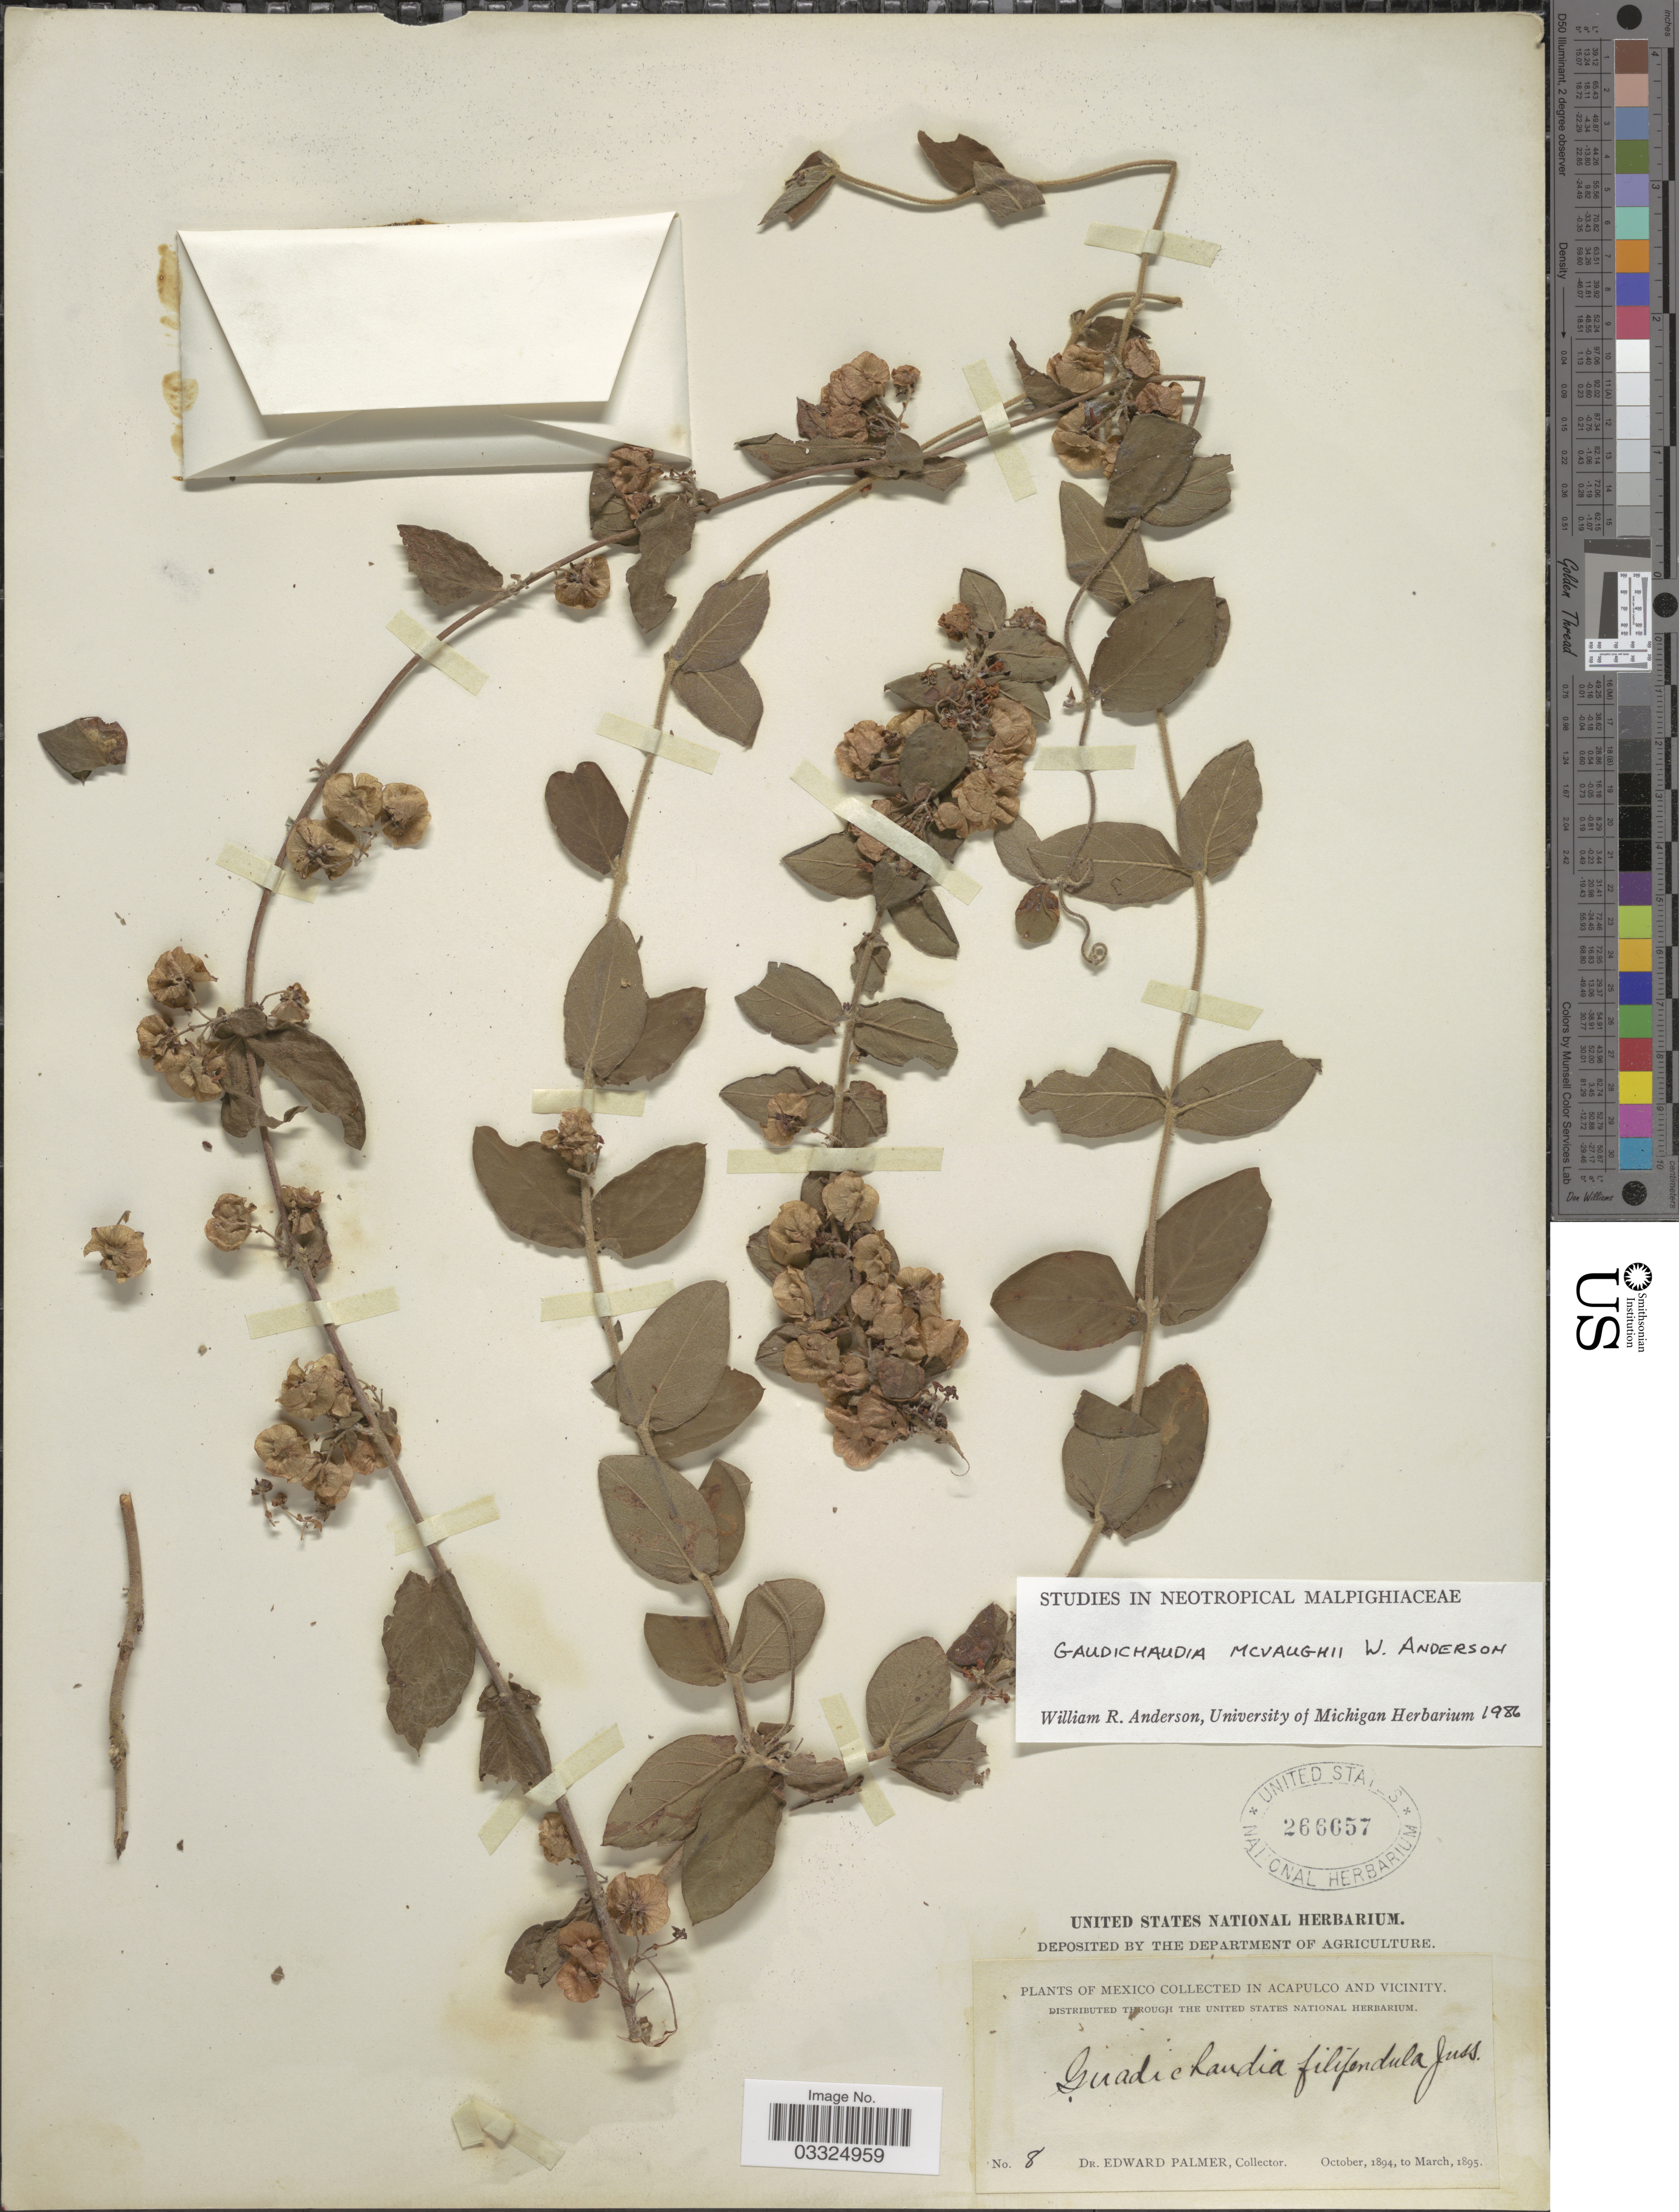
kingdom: Plantae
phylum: Tracheophyta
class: Magnoliopsida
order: Malpighiales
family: Malpighiaceae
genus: Gaudichaudia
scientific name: Gaudichaudia mcvaughii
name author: W.R. Anderson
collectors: E. Palmer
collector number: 8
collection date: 1894-10/1895-03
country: Mexico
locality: Acapulco and Vicinity.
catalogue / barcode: US 266657